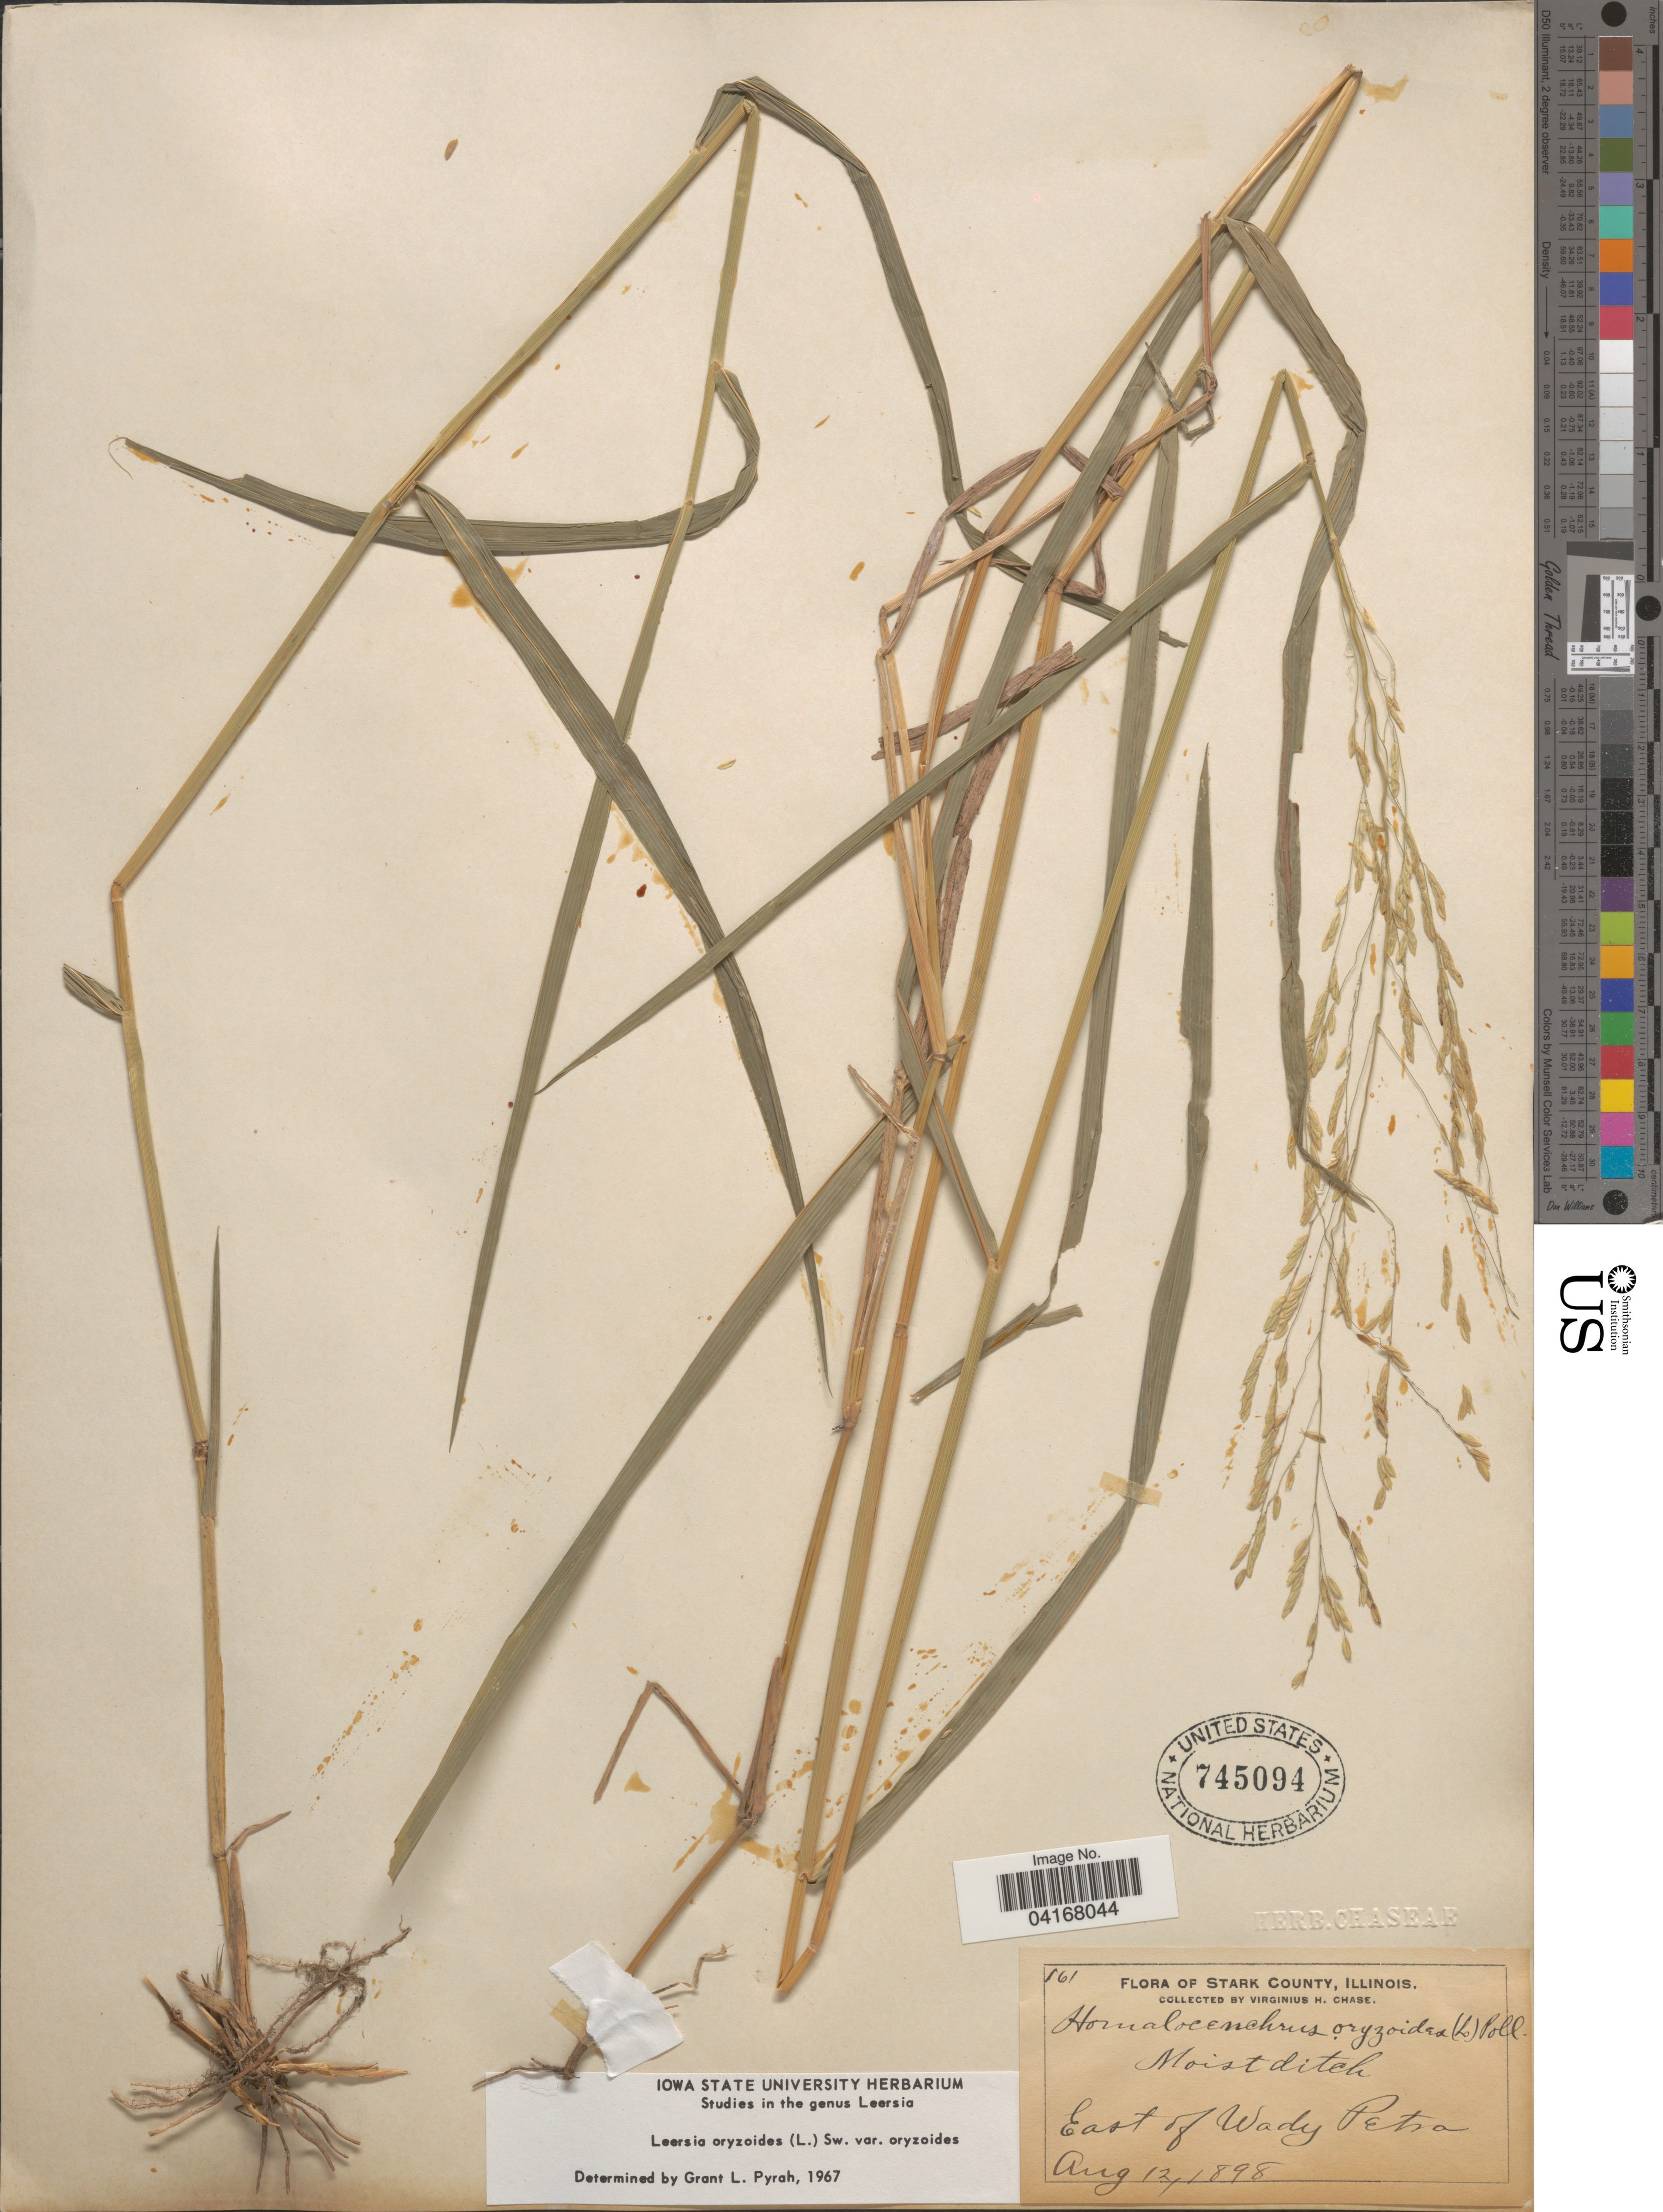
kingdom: Plantae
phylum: Tracheophyta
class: Liliopsida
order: Poales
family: Poaceae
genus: Leersia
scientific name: Leersia oryzoides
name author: (L.) Sw.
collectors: V. H. Chase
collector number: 161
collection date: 1898-08-13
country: United States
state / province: Illinois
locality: Stark County. East of Wady Petra.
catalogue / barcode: US 745094